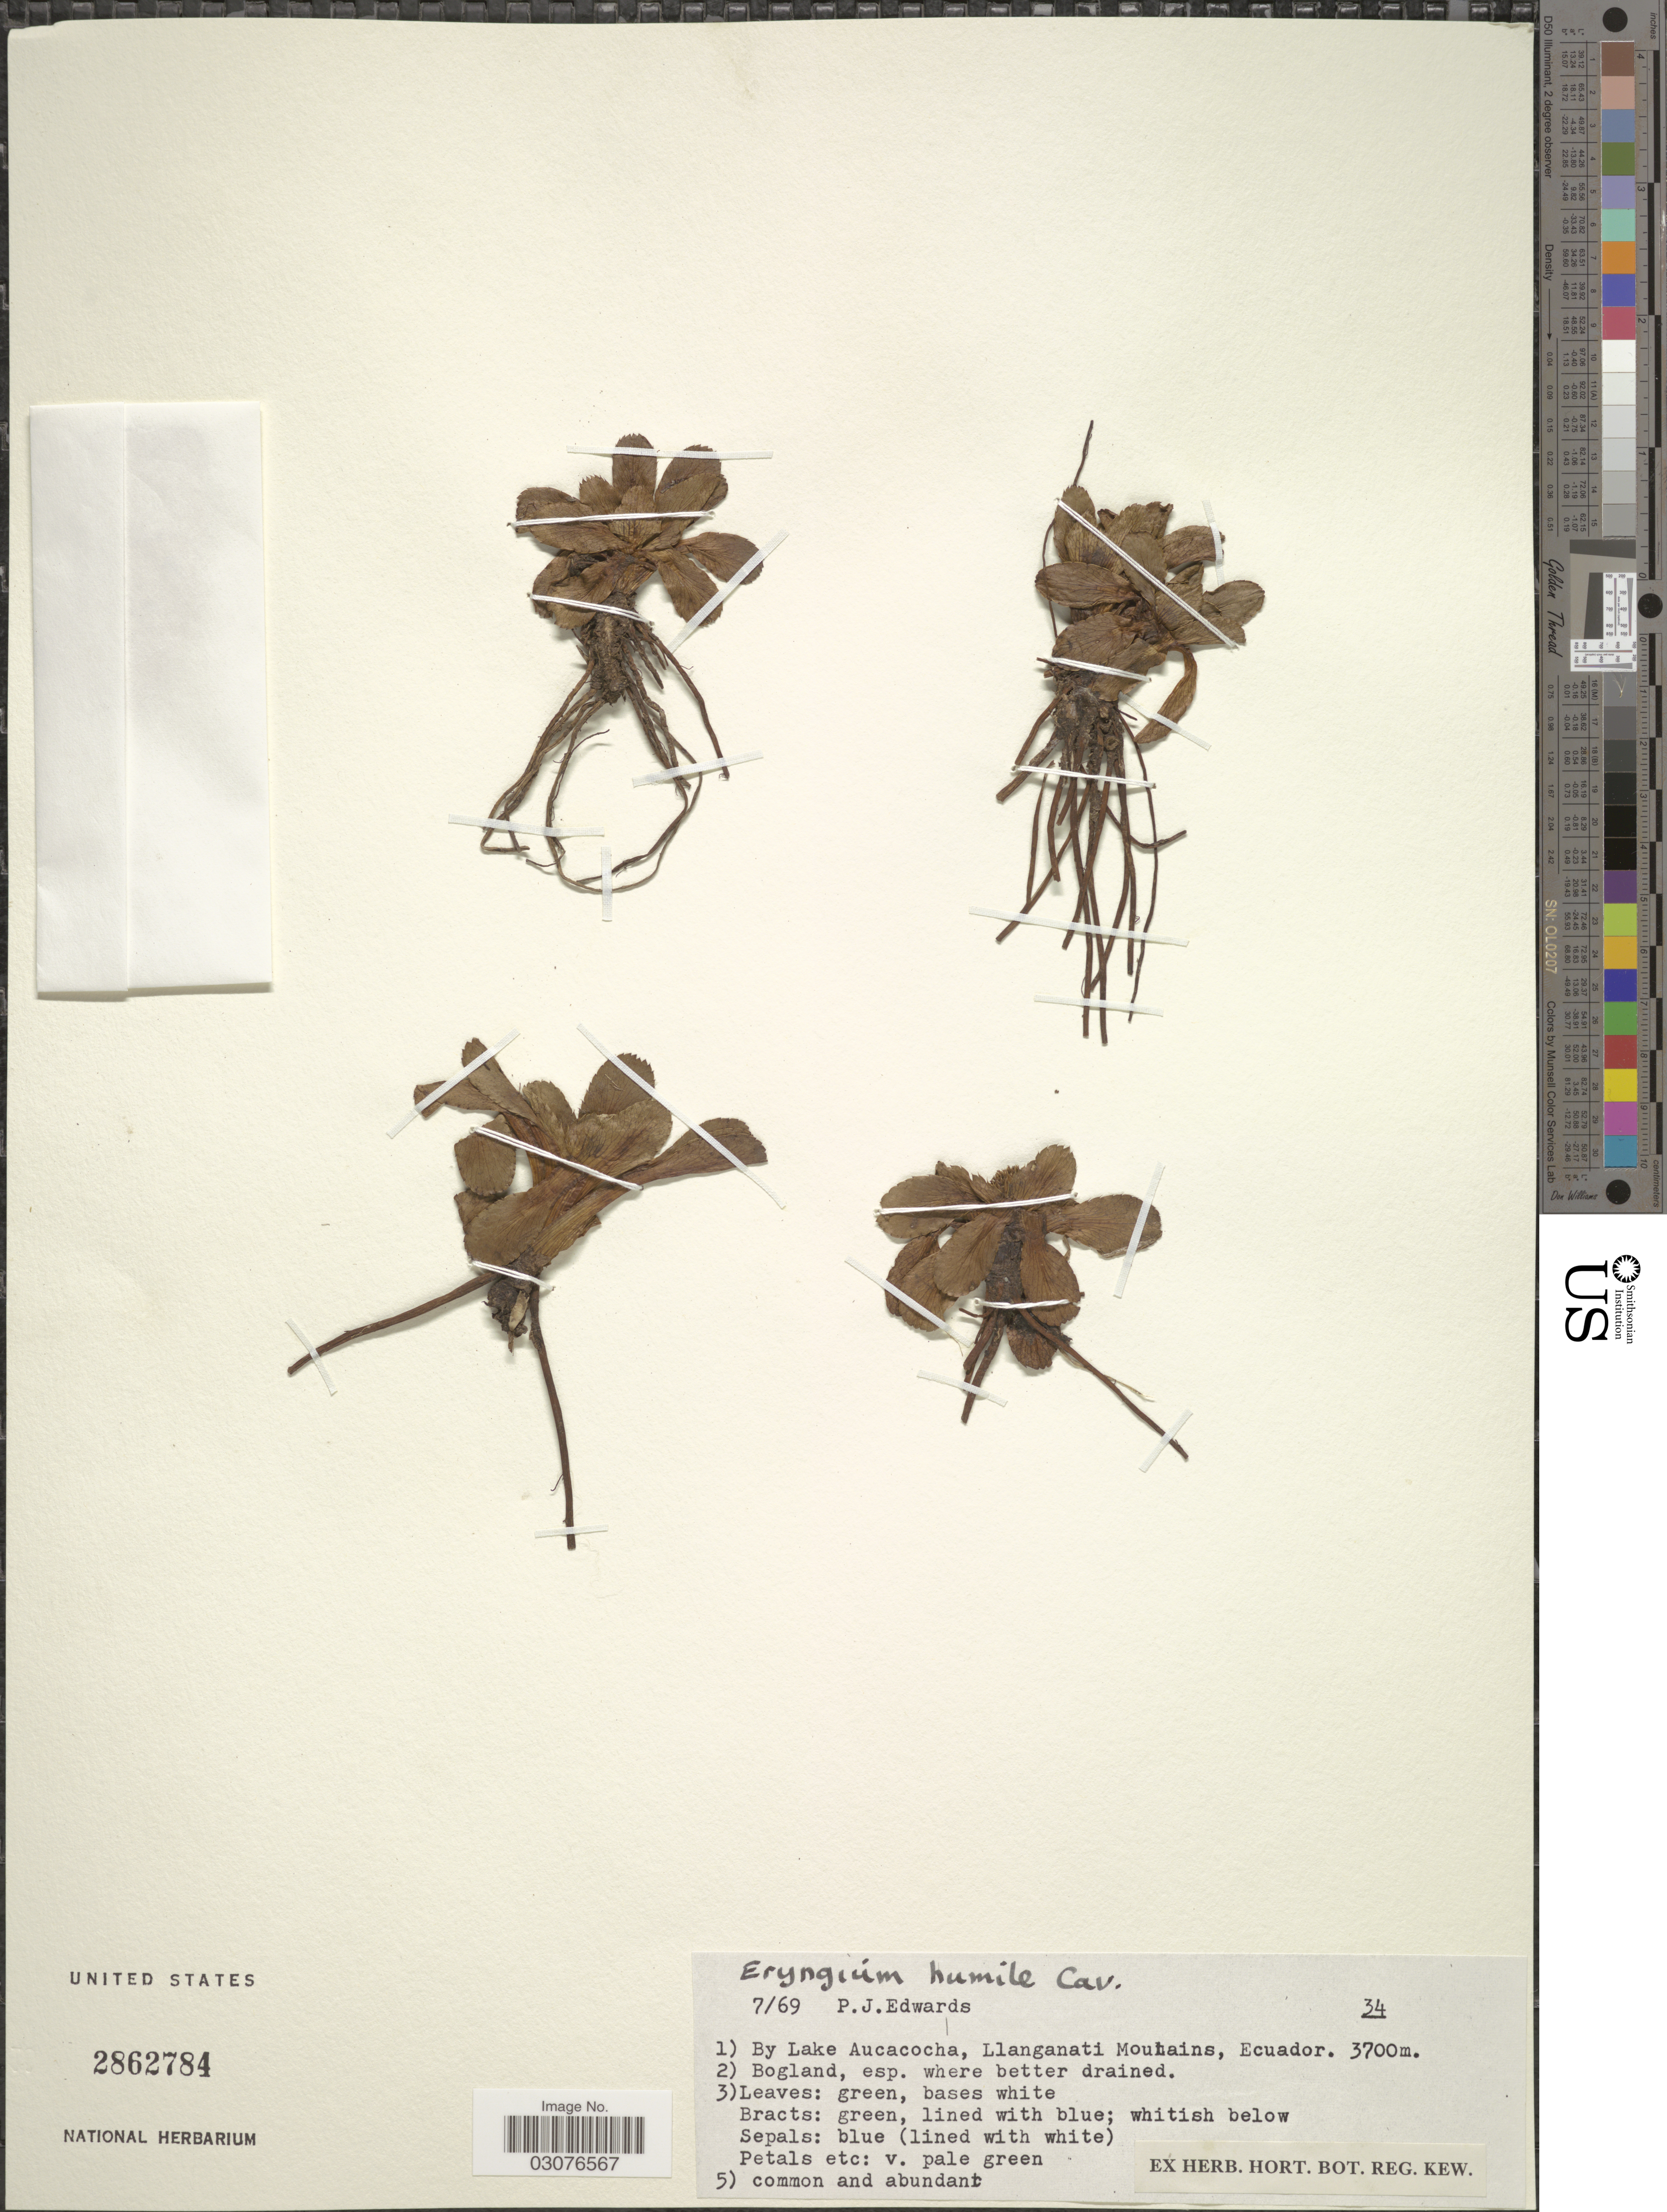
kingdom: Plantae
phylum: Tracheophyta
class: Magnoliopsida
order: Apiales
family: Apiaceae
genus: Eryngium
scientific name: Eryngium bourgatii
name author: Gouan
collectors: P. Edwards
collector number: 34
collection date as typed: Transcribed d/m/y: /7/69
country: Ecuador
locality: By Lake Aucacocha, Llanganati Mountains.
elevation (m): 3700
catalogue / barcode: US 2862784